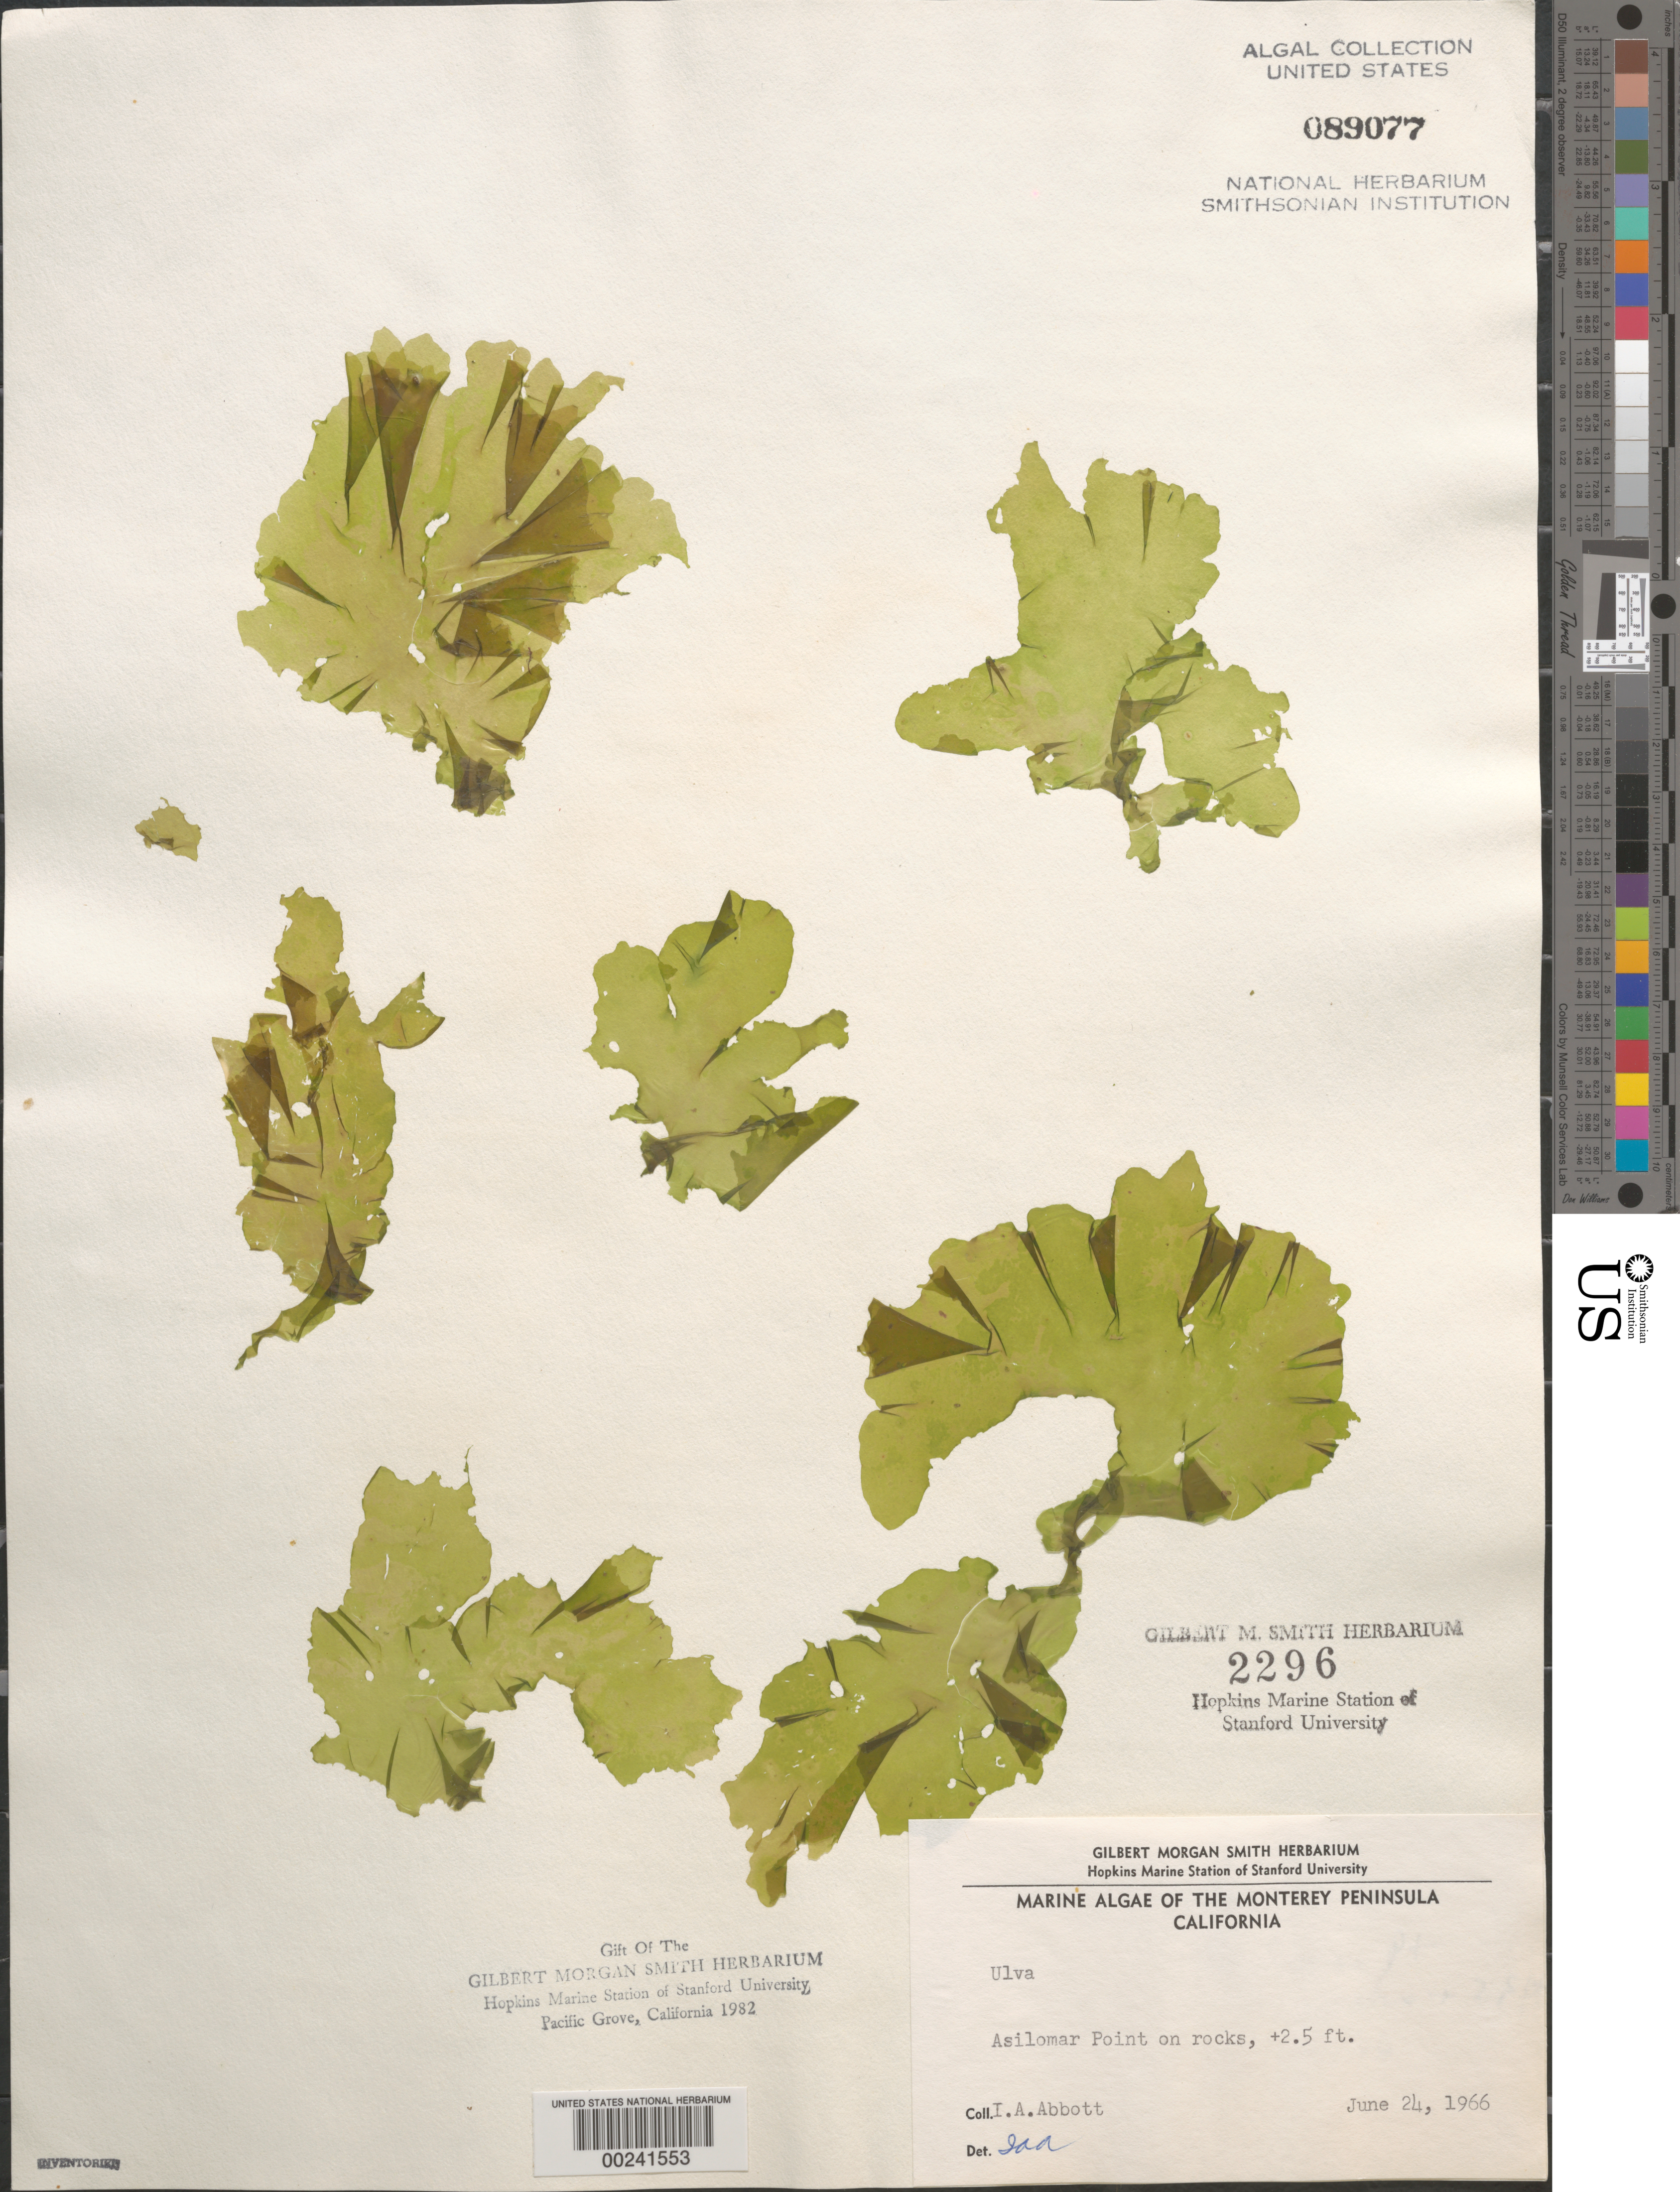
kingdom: Plantae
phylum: Chlorophyta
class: Ulvophyceae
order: Ulvales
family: Ulvaceae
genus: Ulva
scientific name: Ulva sp.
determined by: Abbott, Isabella A.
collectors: I. A. Abbott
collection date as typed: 24 Jun 1966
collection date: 1966-06-24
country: United States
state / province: California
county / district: Monterey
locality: Asilomar Point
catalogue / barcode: US 89077